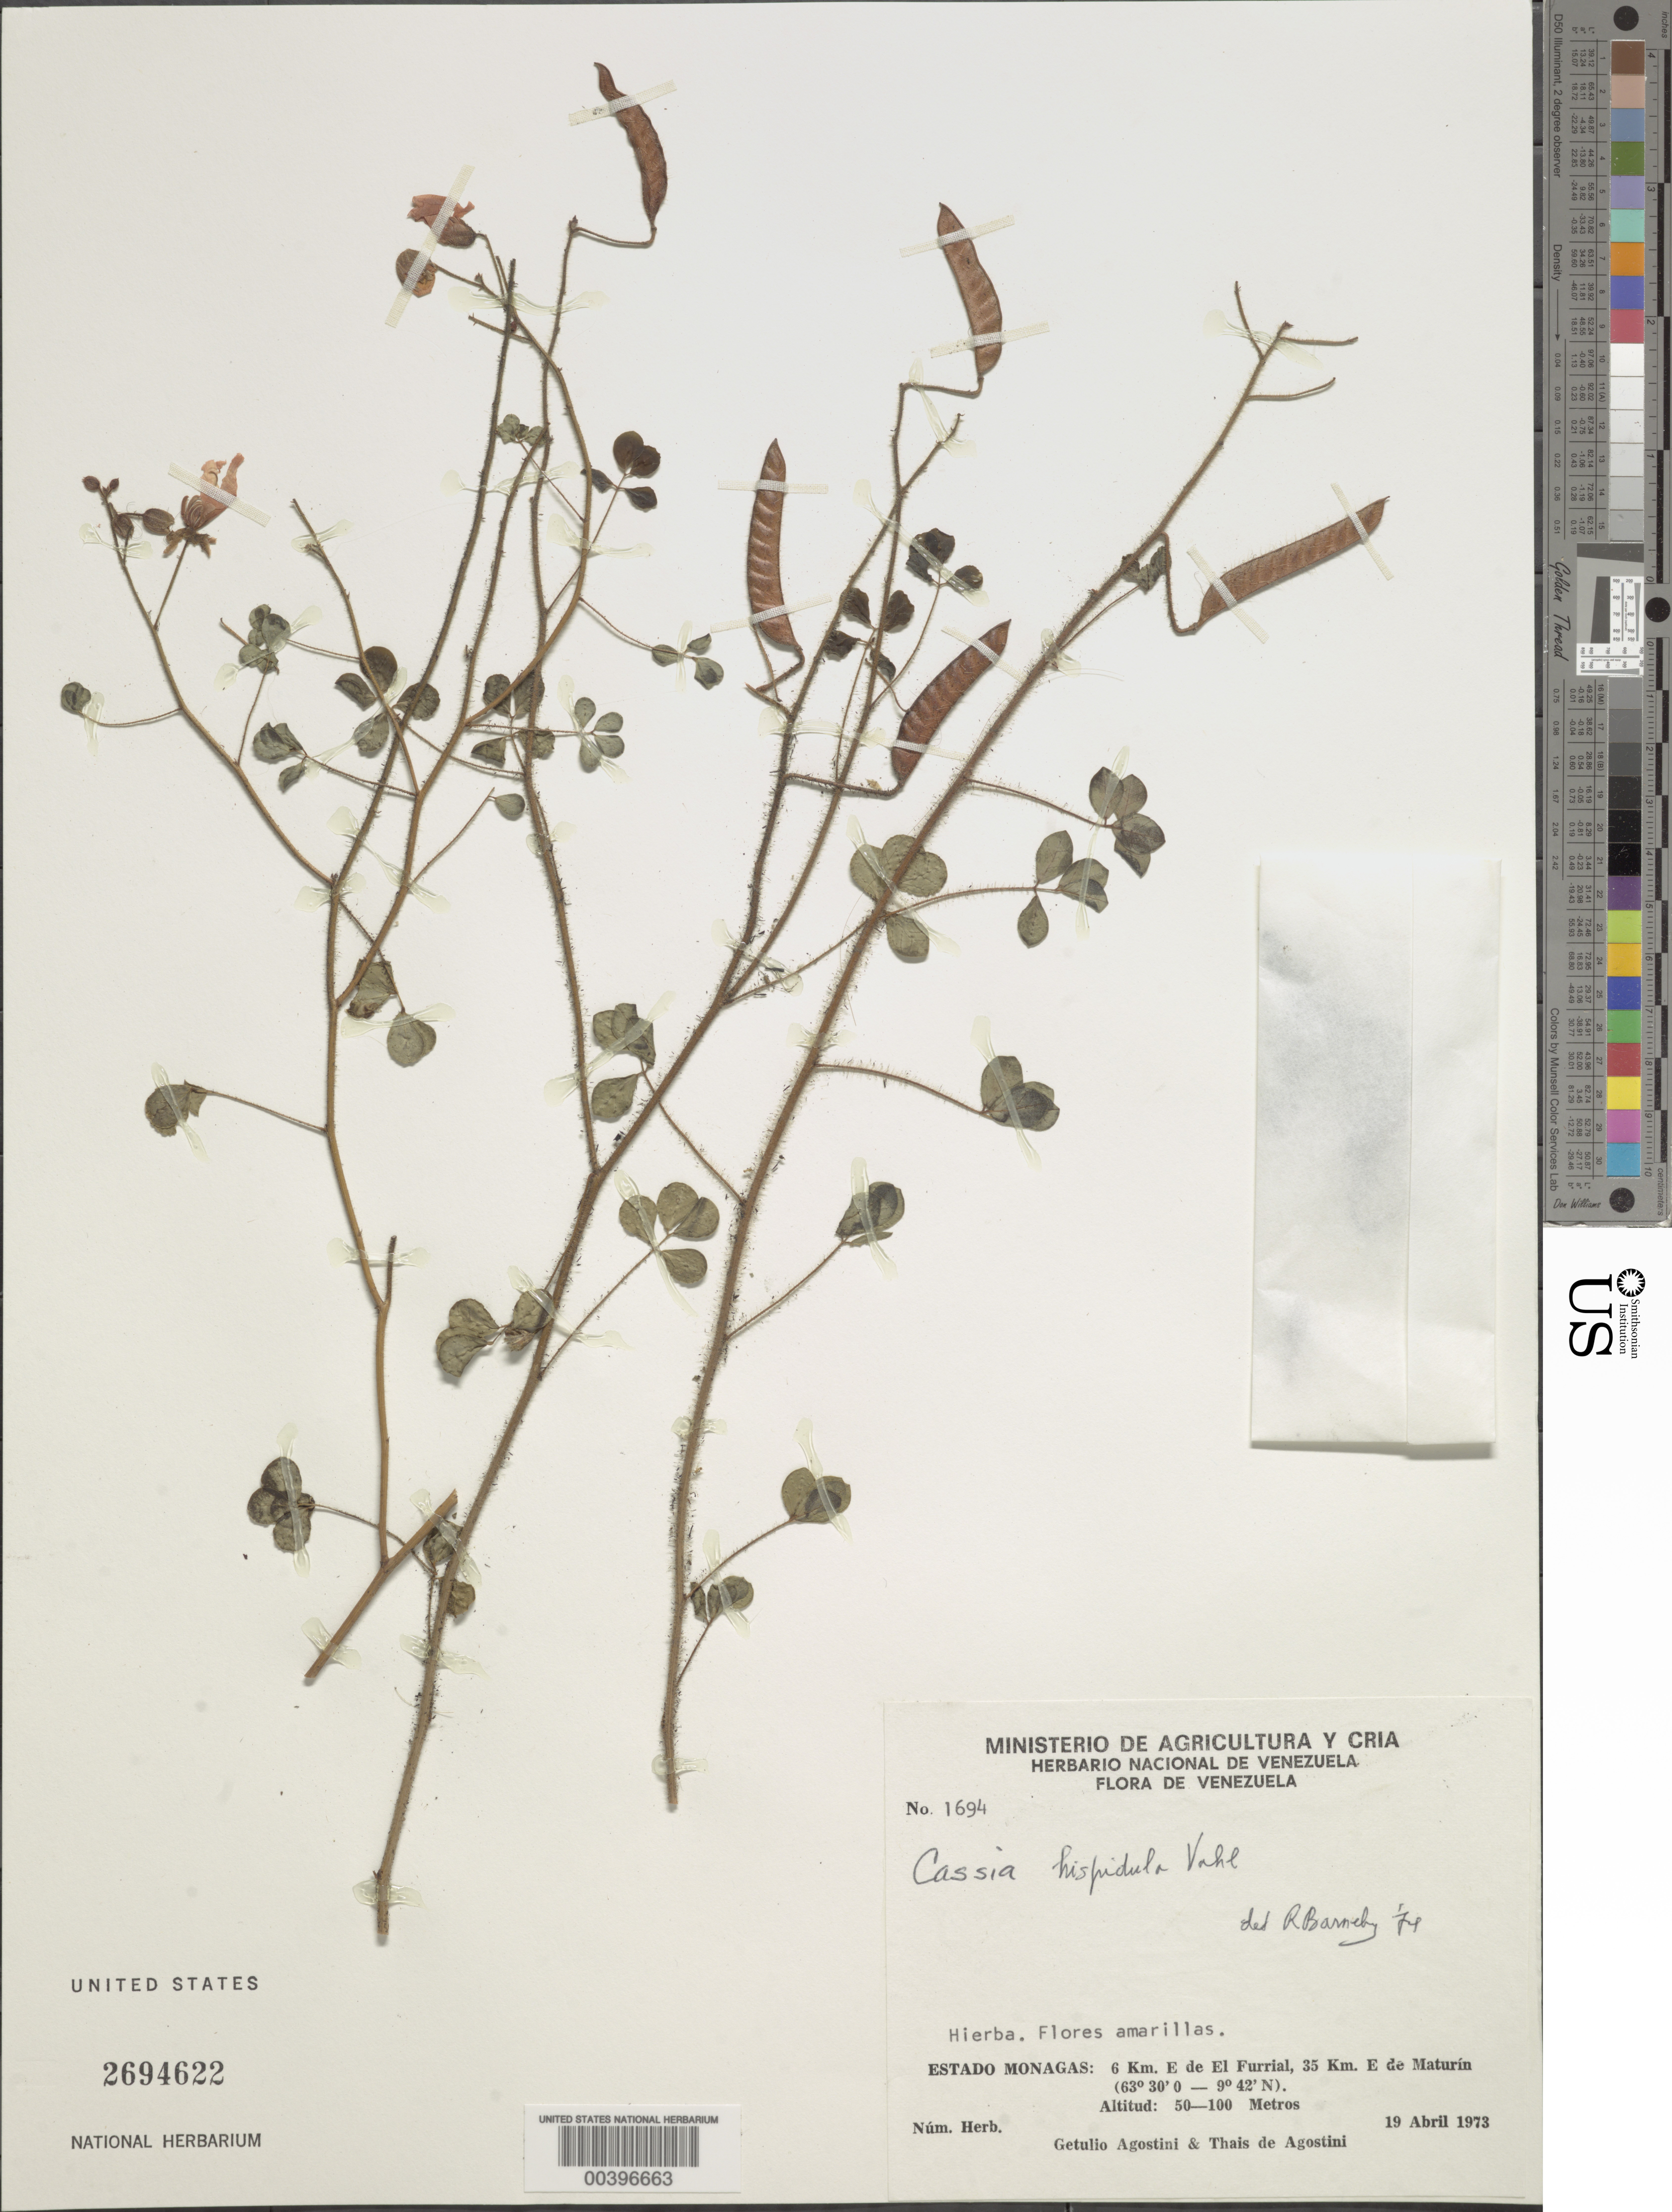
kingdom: Plantae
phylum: Tracheophyta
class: Magnoliopsida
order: Fabales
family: Fabaceae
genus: Chamaecrista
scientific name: Chamaecrista hispidula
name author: (Vahl) H.S. Irwin & Barneby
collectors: G. Agostini & T. Agostini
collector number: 1694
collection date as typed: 19 Apr 1973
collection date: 1973-04-19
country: Venezuela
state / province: Monagas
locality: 6 km E of El Furrial, 35 km E of Maturin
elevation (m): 50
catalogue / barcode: US 2694622